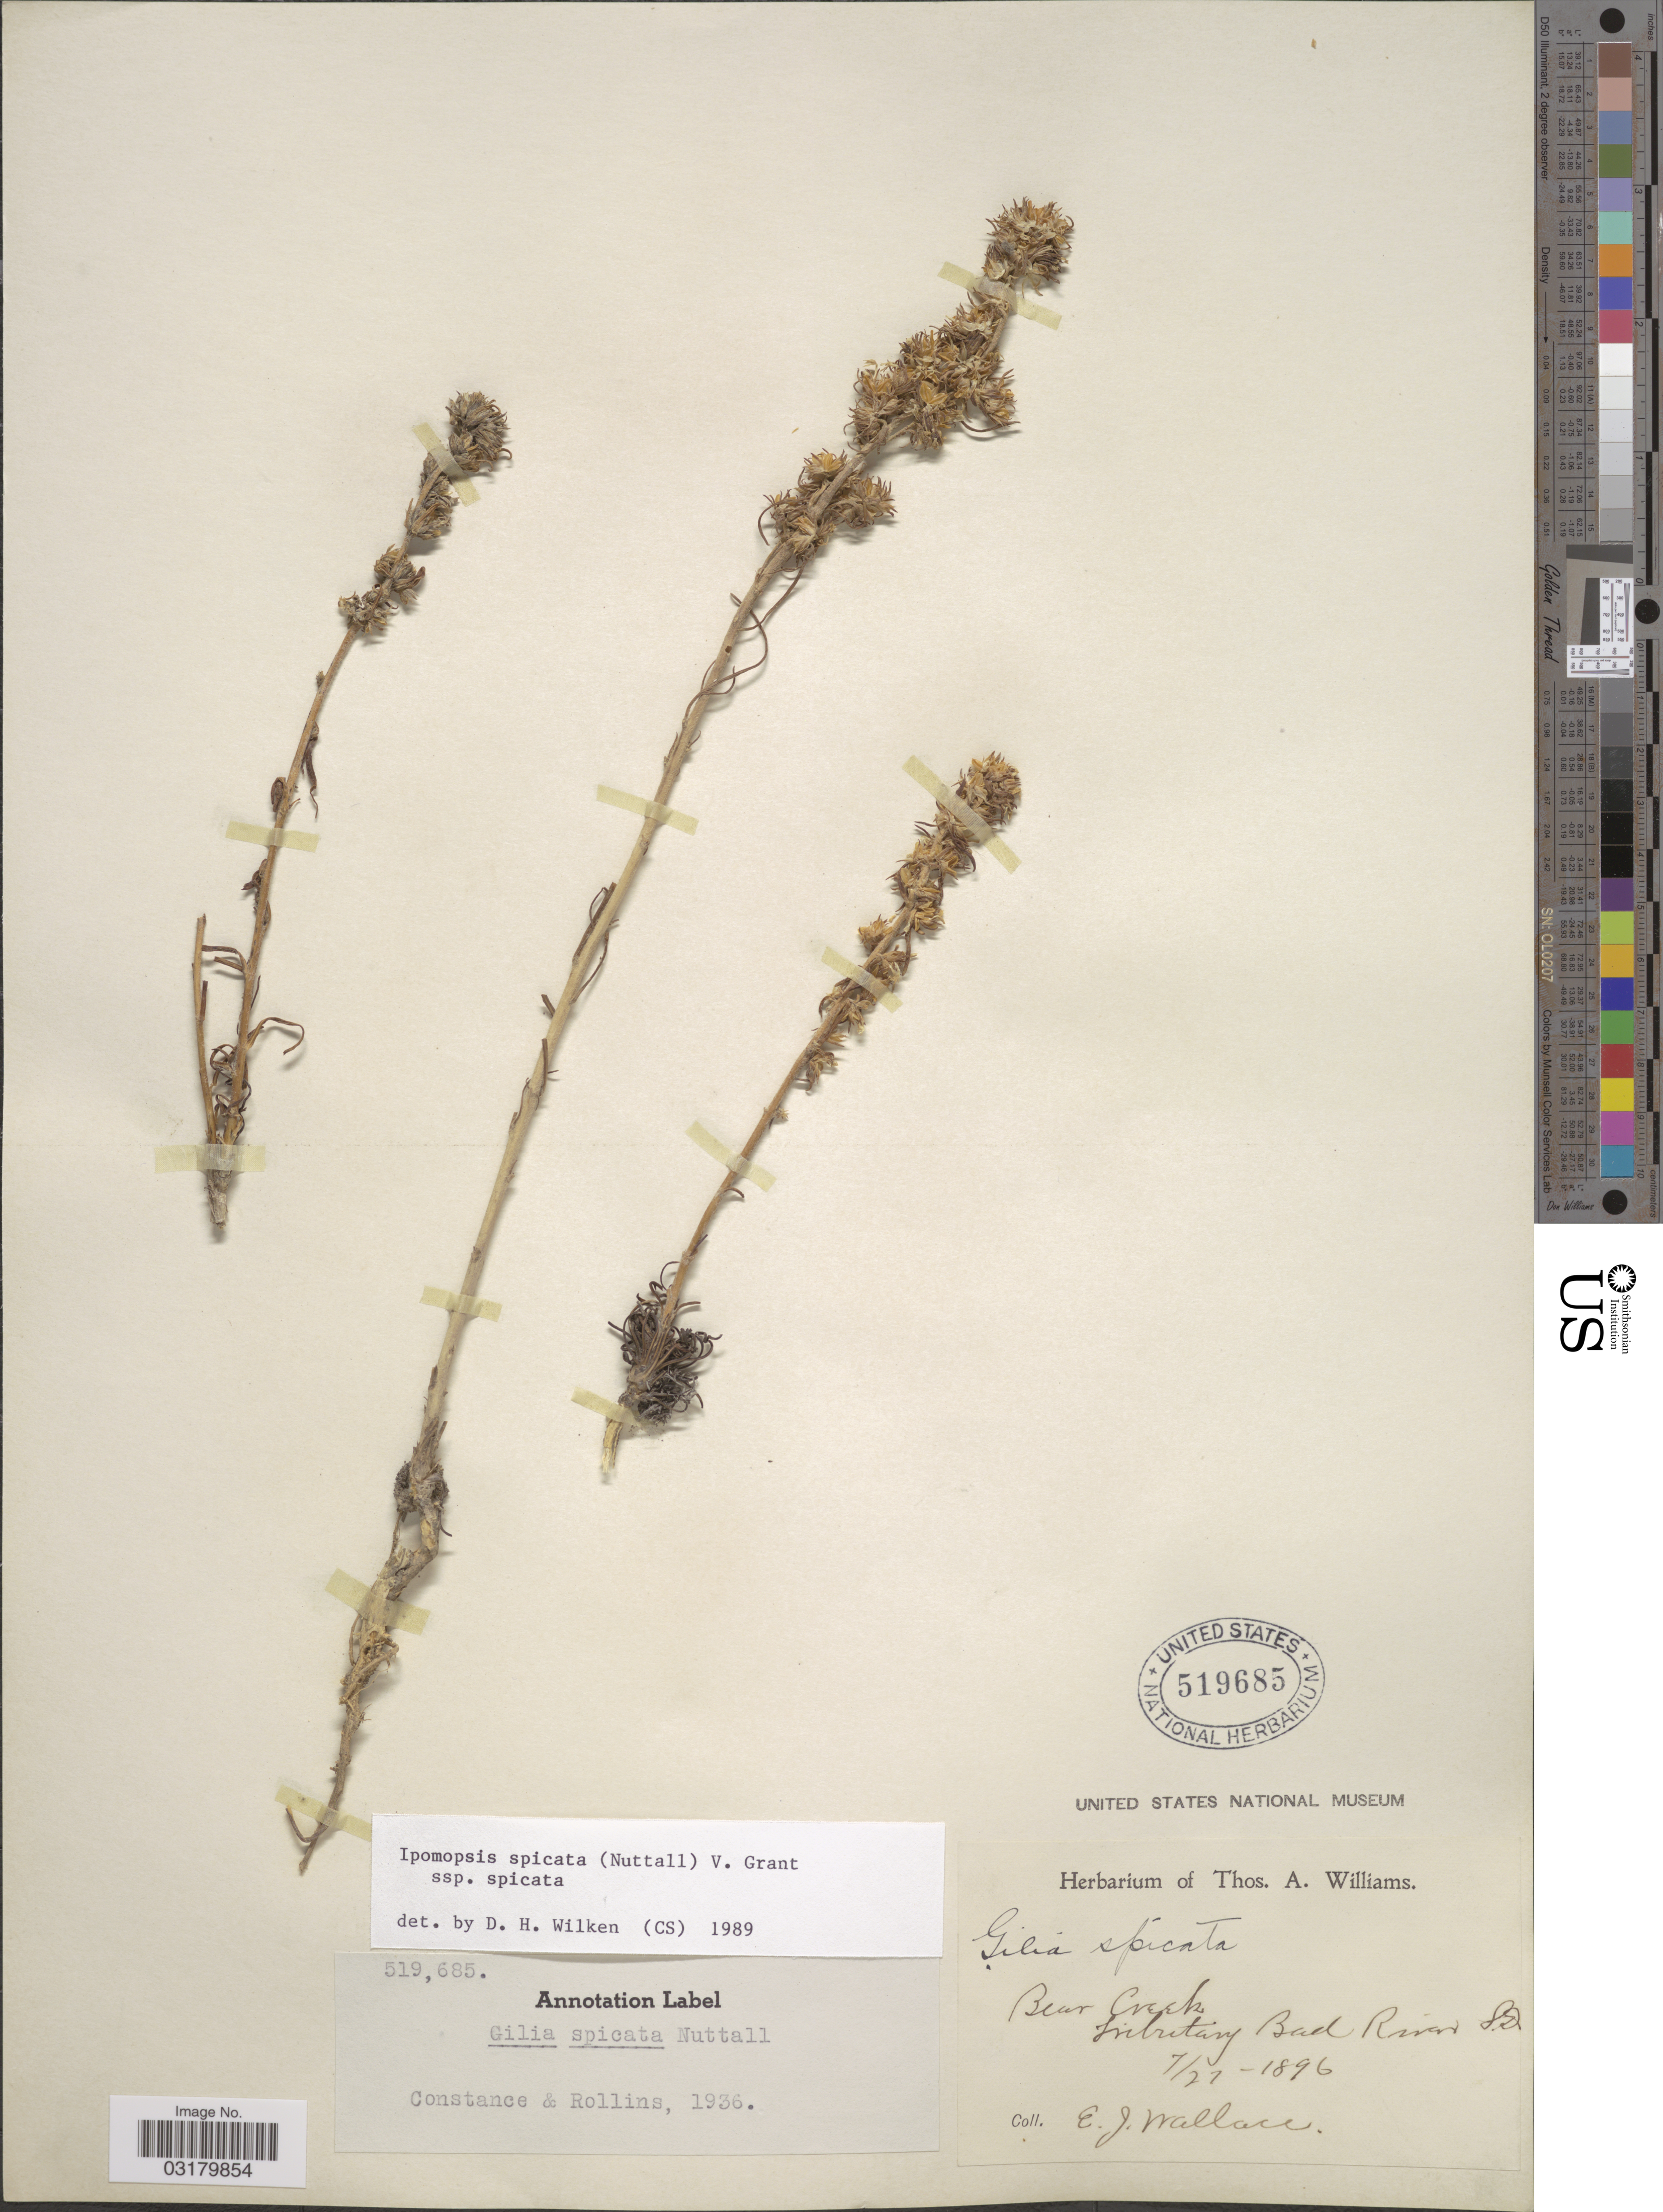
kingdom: Plantae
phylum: Tracheophyta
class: Magnoliopsida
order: Ericales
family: Polemoniaceae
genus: Ipomopsis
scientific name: Ipomopsis spicata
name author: (Nutt.) V.E. Grant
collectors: E. J. Wallace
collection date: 1896-07-27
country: United States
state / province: South Dakota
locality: Bear Creek. Tributary Bad River.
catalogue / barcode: US 519685